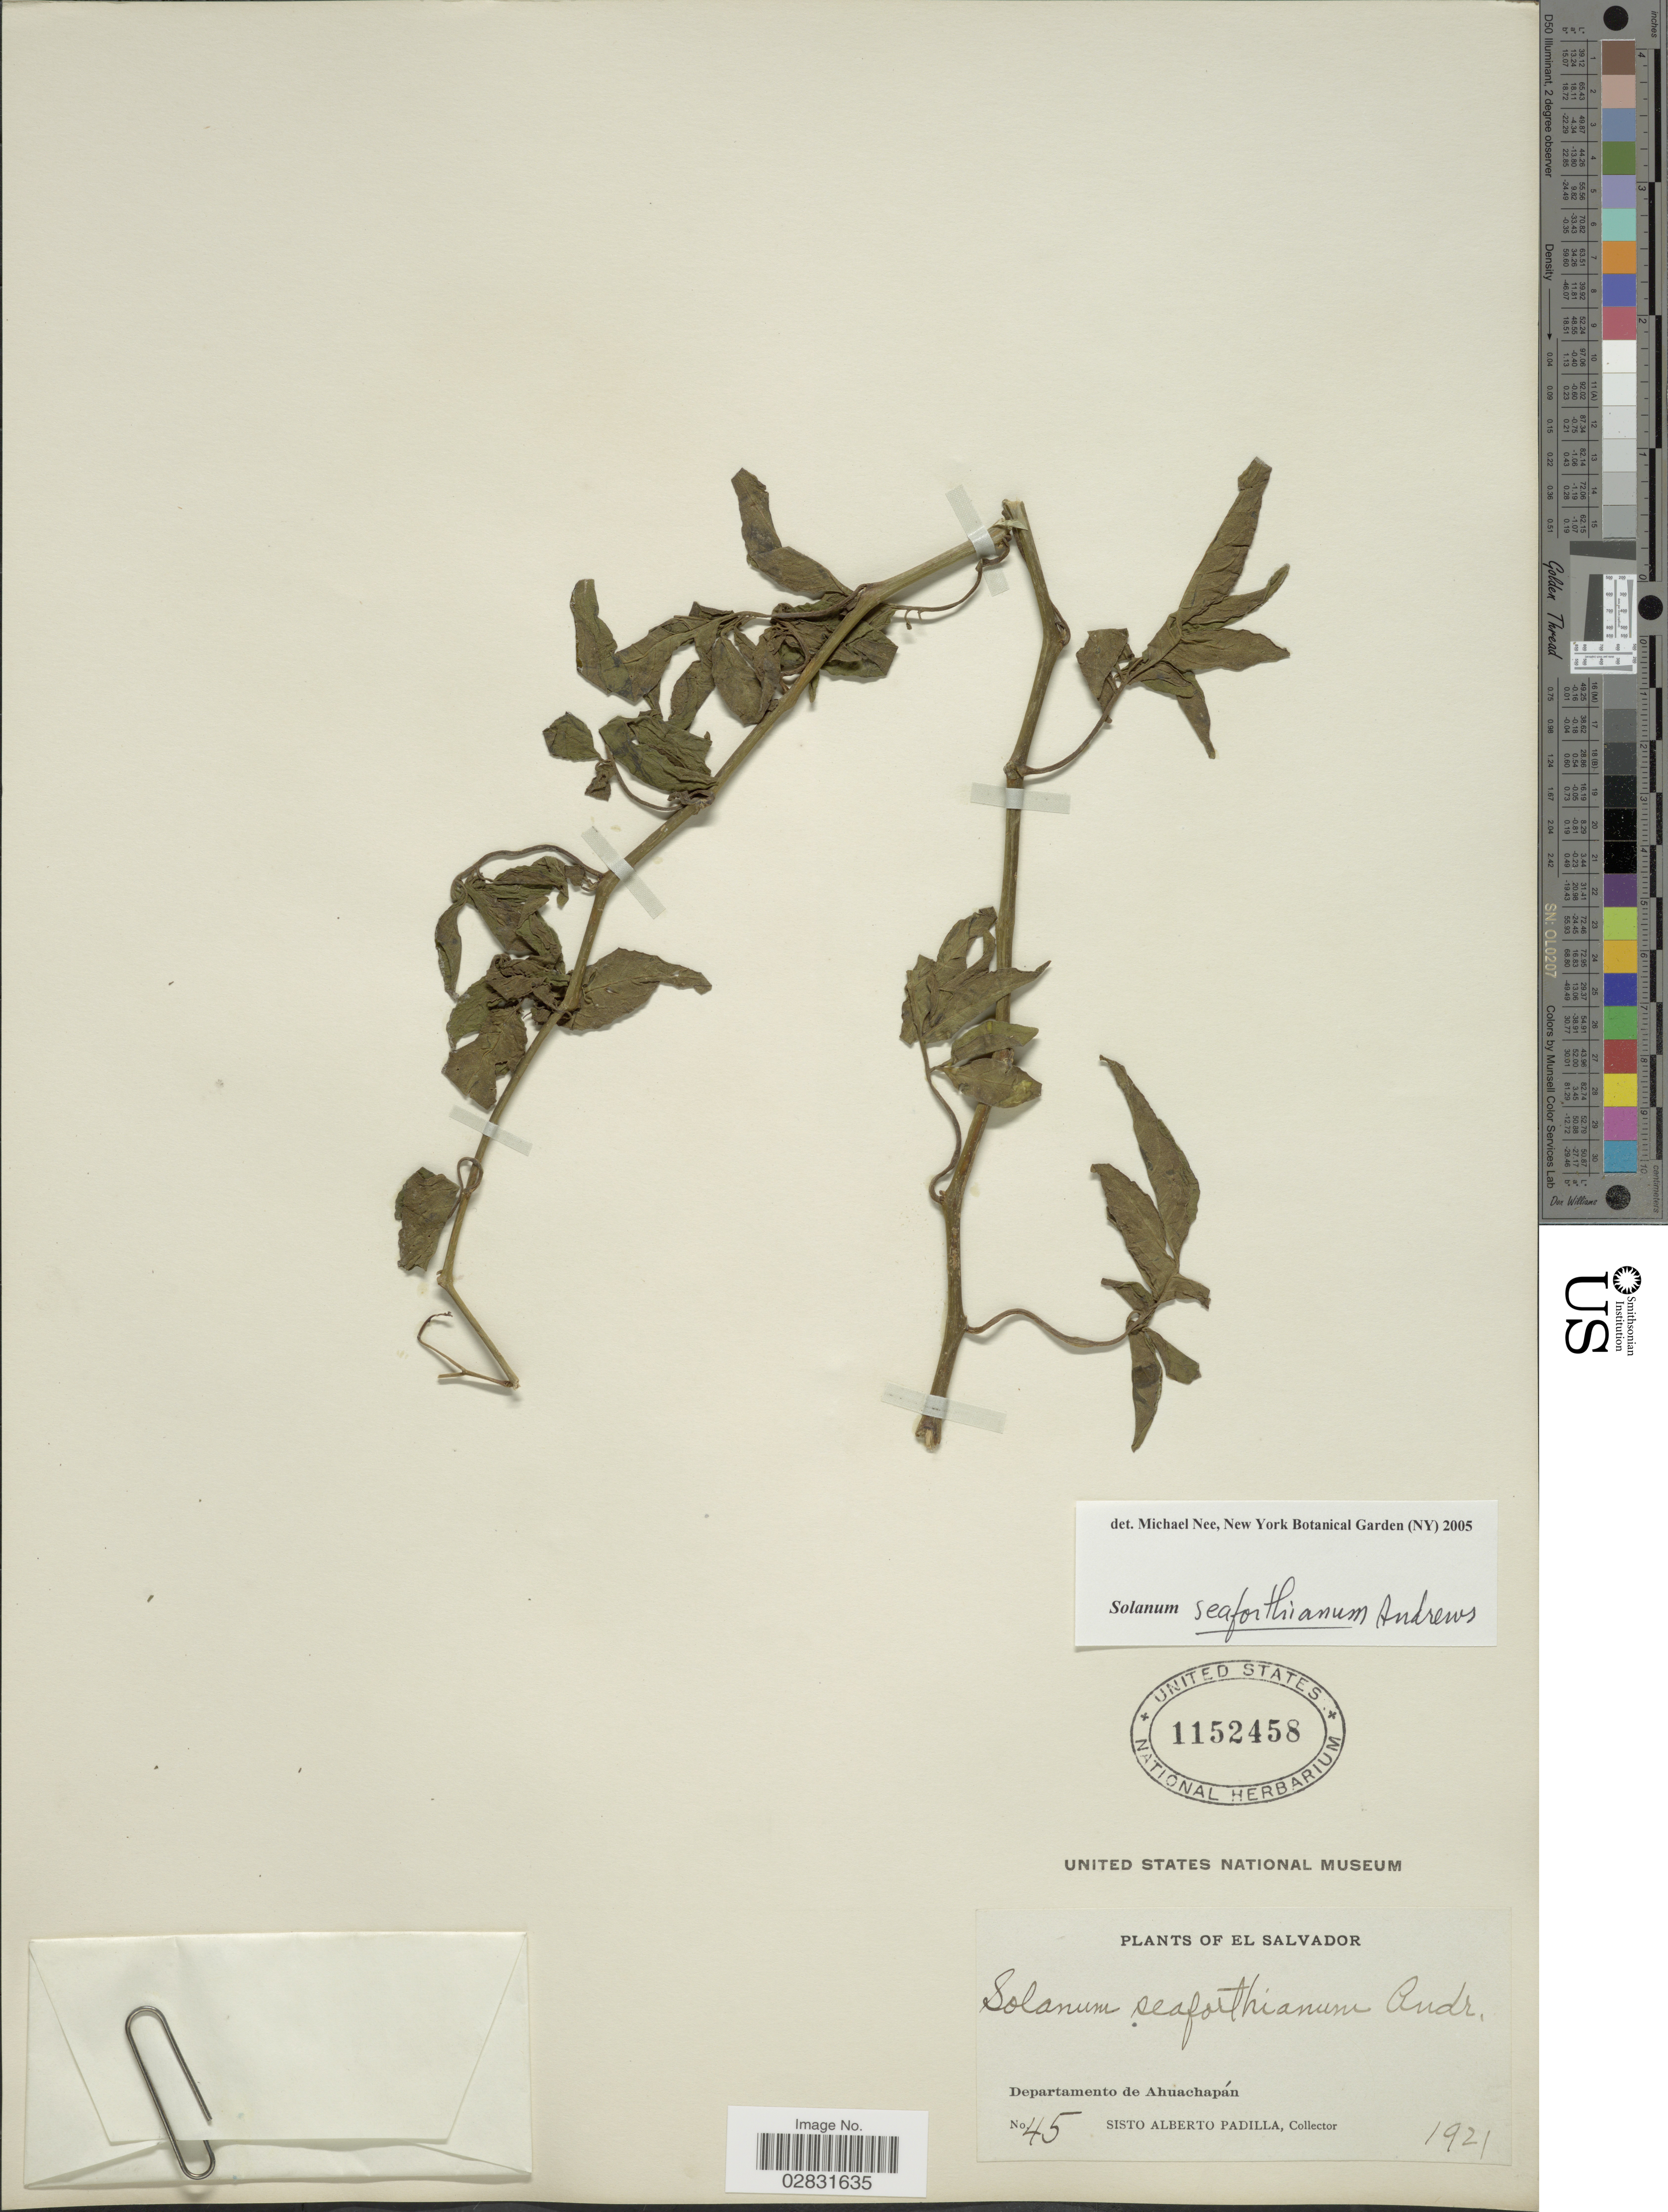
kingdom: Plantae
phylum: Tracheophyta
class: Magnoliopsida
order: Solanales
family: Solanaceae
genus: Solanum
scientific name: Solanum seaforthianum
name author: Andrews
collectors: S. A. Padilla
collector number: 45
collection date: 1921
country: El Salvador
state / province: Ahuachapan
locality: Departamento de Ahuachapán.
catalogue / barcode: US 1152458